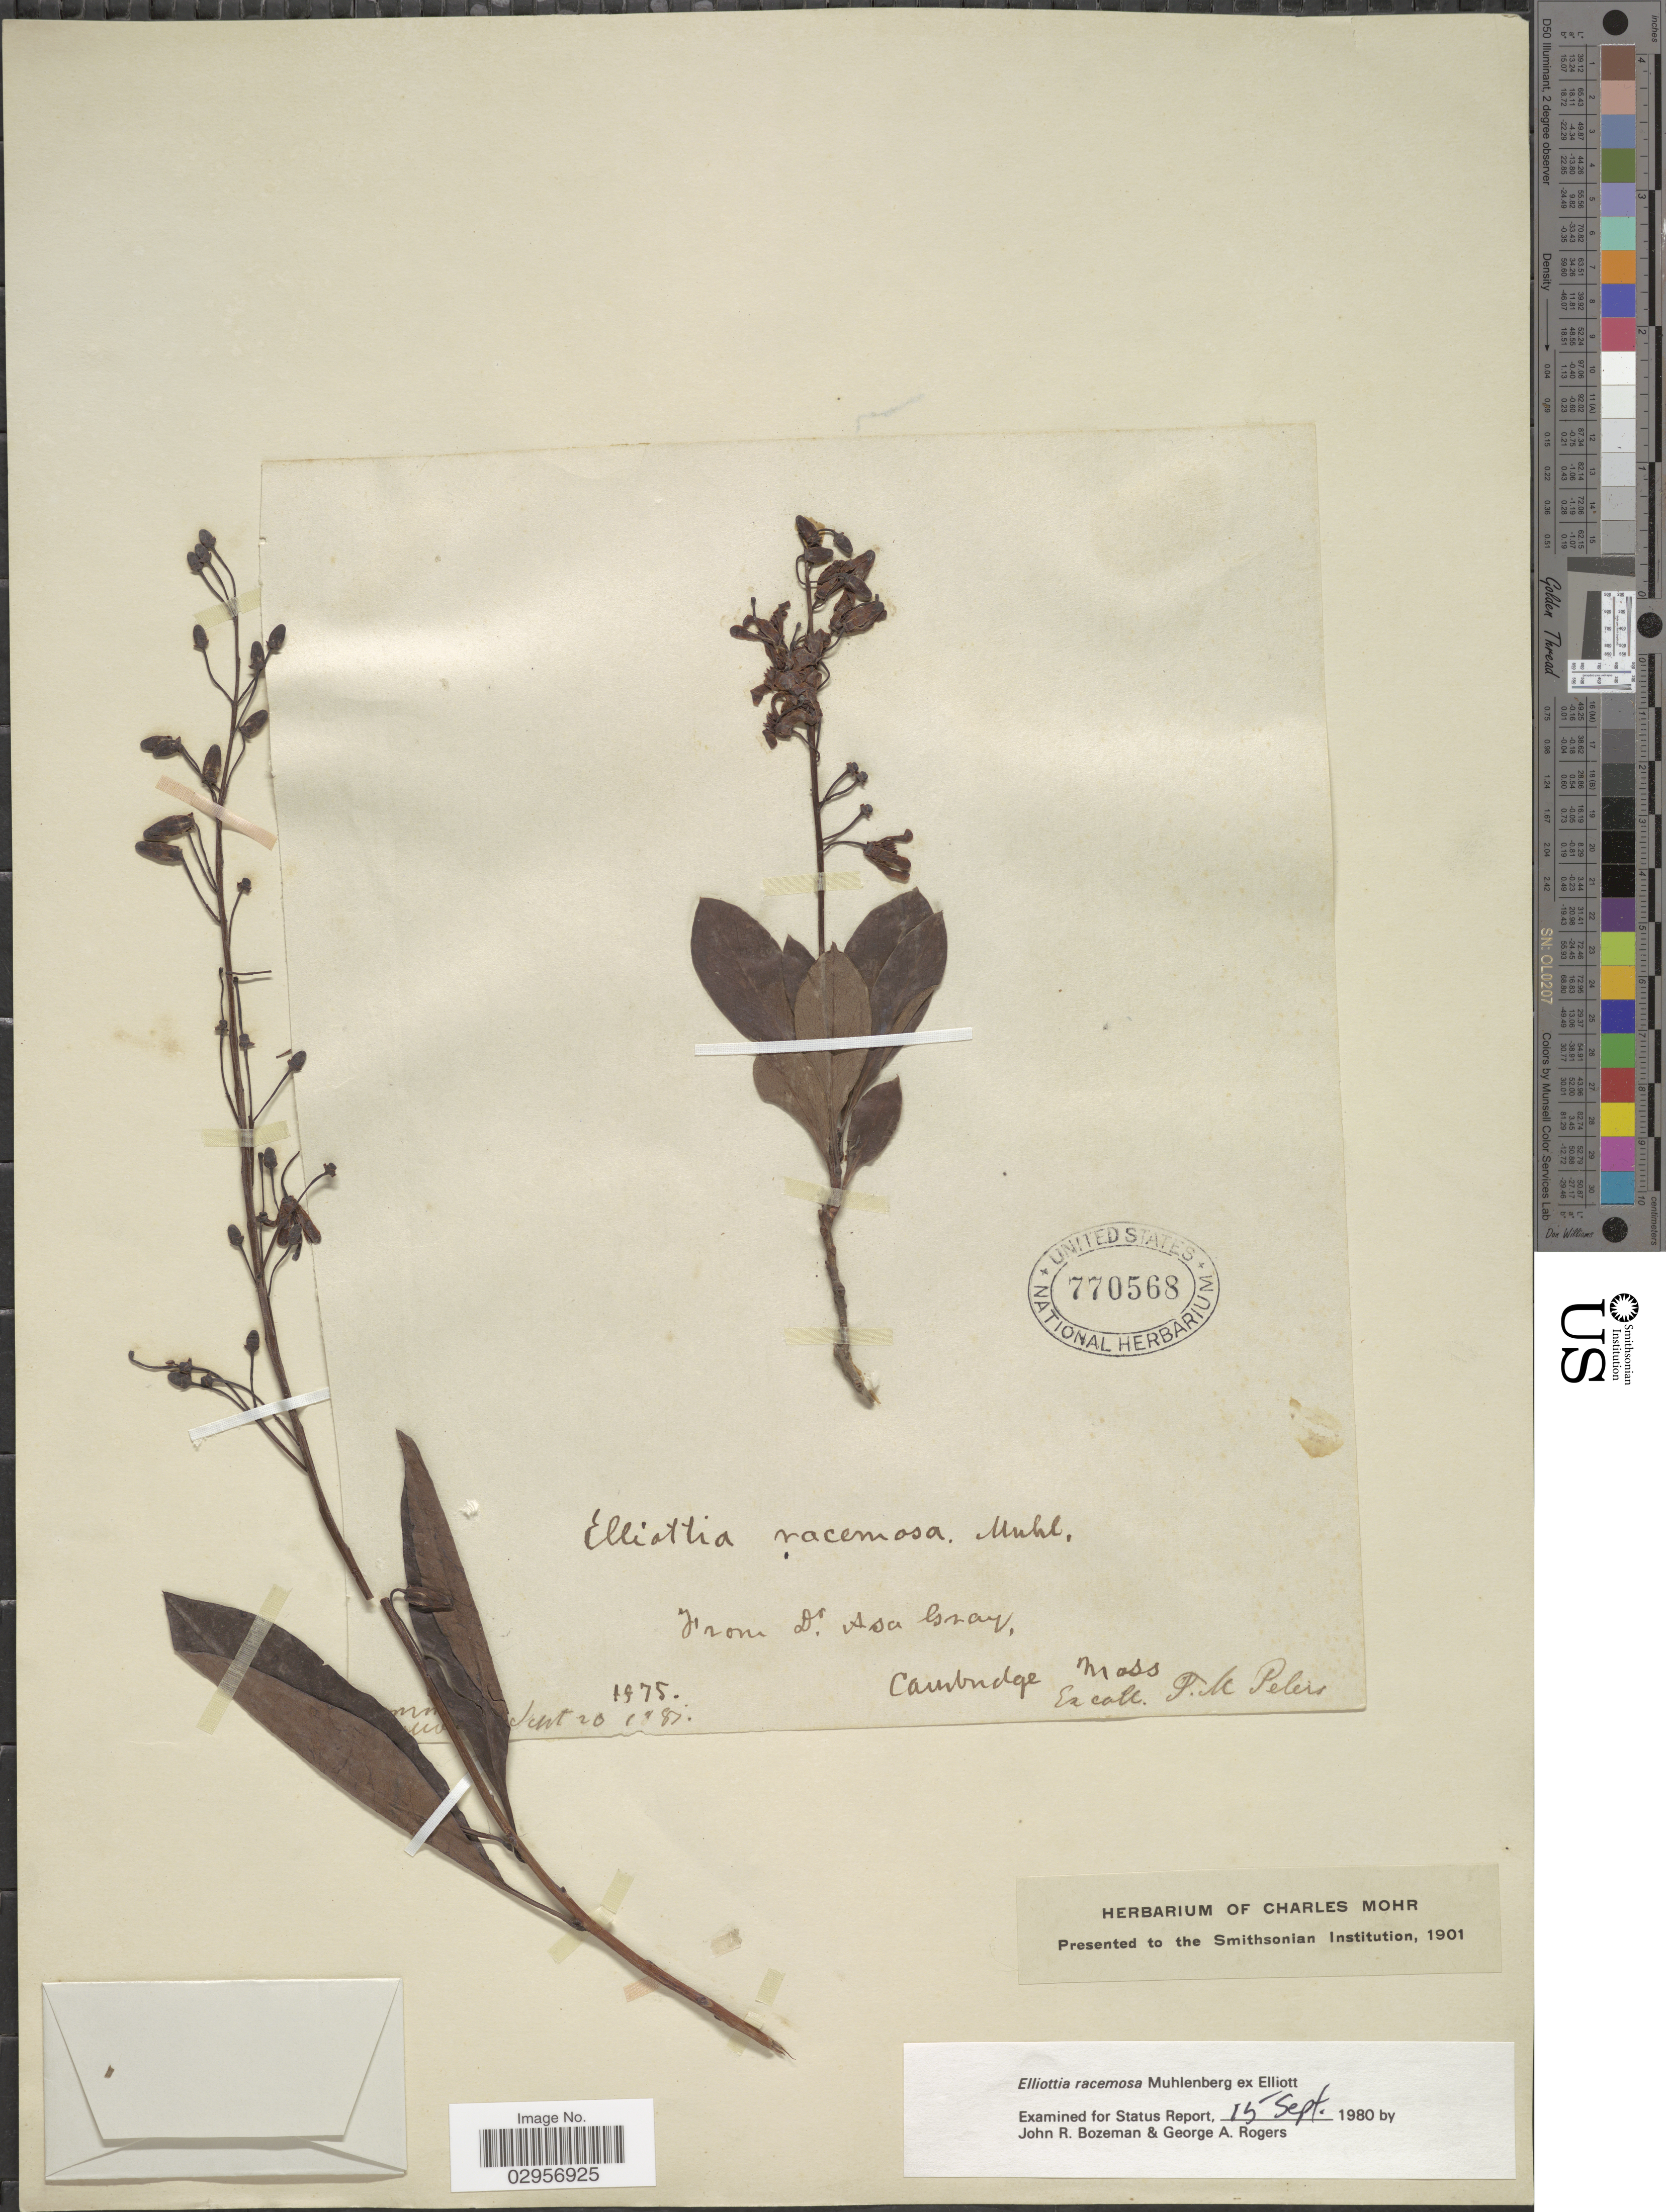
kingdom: Plantae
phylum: Tracheophyta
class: Magnoliopsida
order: Ericales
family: Ericaceae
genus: Elliottia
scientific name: Elliottia racemosa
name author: Muhl. ex Elliott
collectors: P. Peters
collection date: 1887-09-20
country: United States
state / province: Massachusetts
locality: Cambridge, Mass.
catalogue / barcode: US 770568